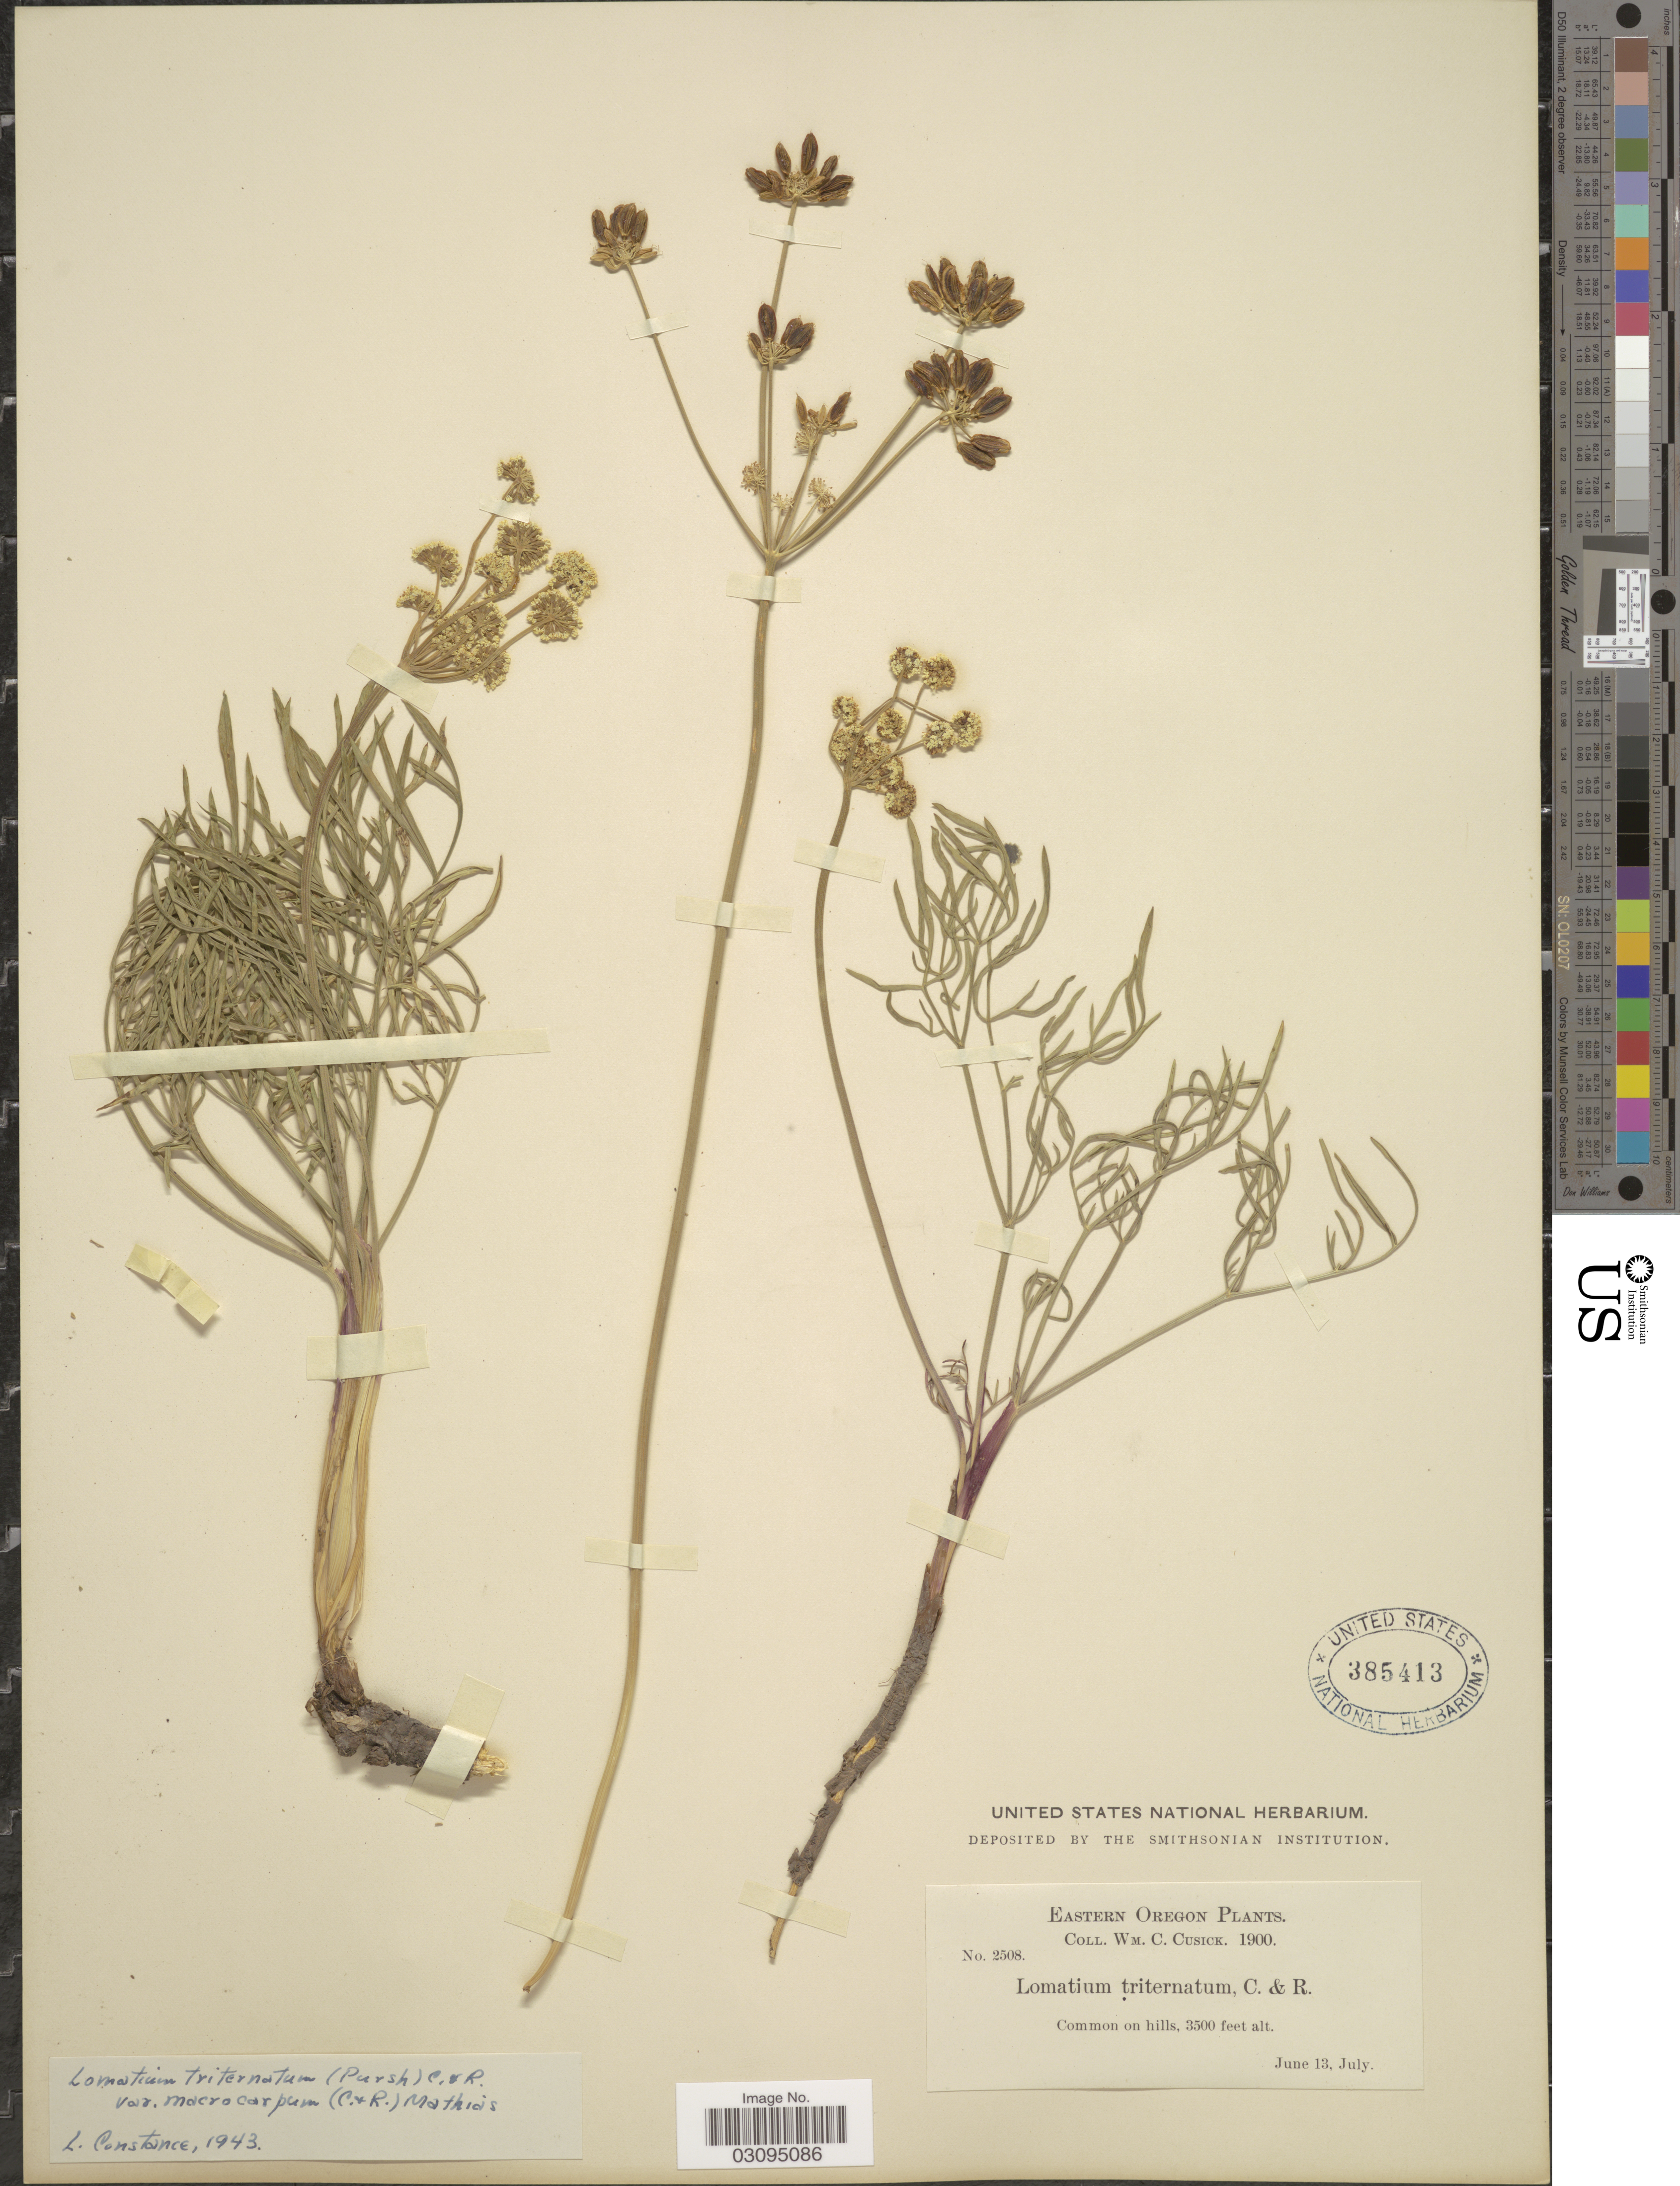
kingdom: Plantae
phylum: Tracheophyta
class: Magnoliopsida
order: Apiales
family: Apiaceae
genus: Lomatium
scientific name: Lomatium triternatum var. macrocarpum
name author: (J.M. Coult. & Rose) Mathias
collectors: W. C. Cusick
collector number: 2508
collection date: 1900-06-13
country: United States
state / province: Oregon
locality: Eastern Oregon.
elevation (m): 1067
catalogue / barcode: US 385413